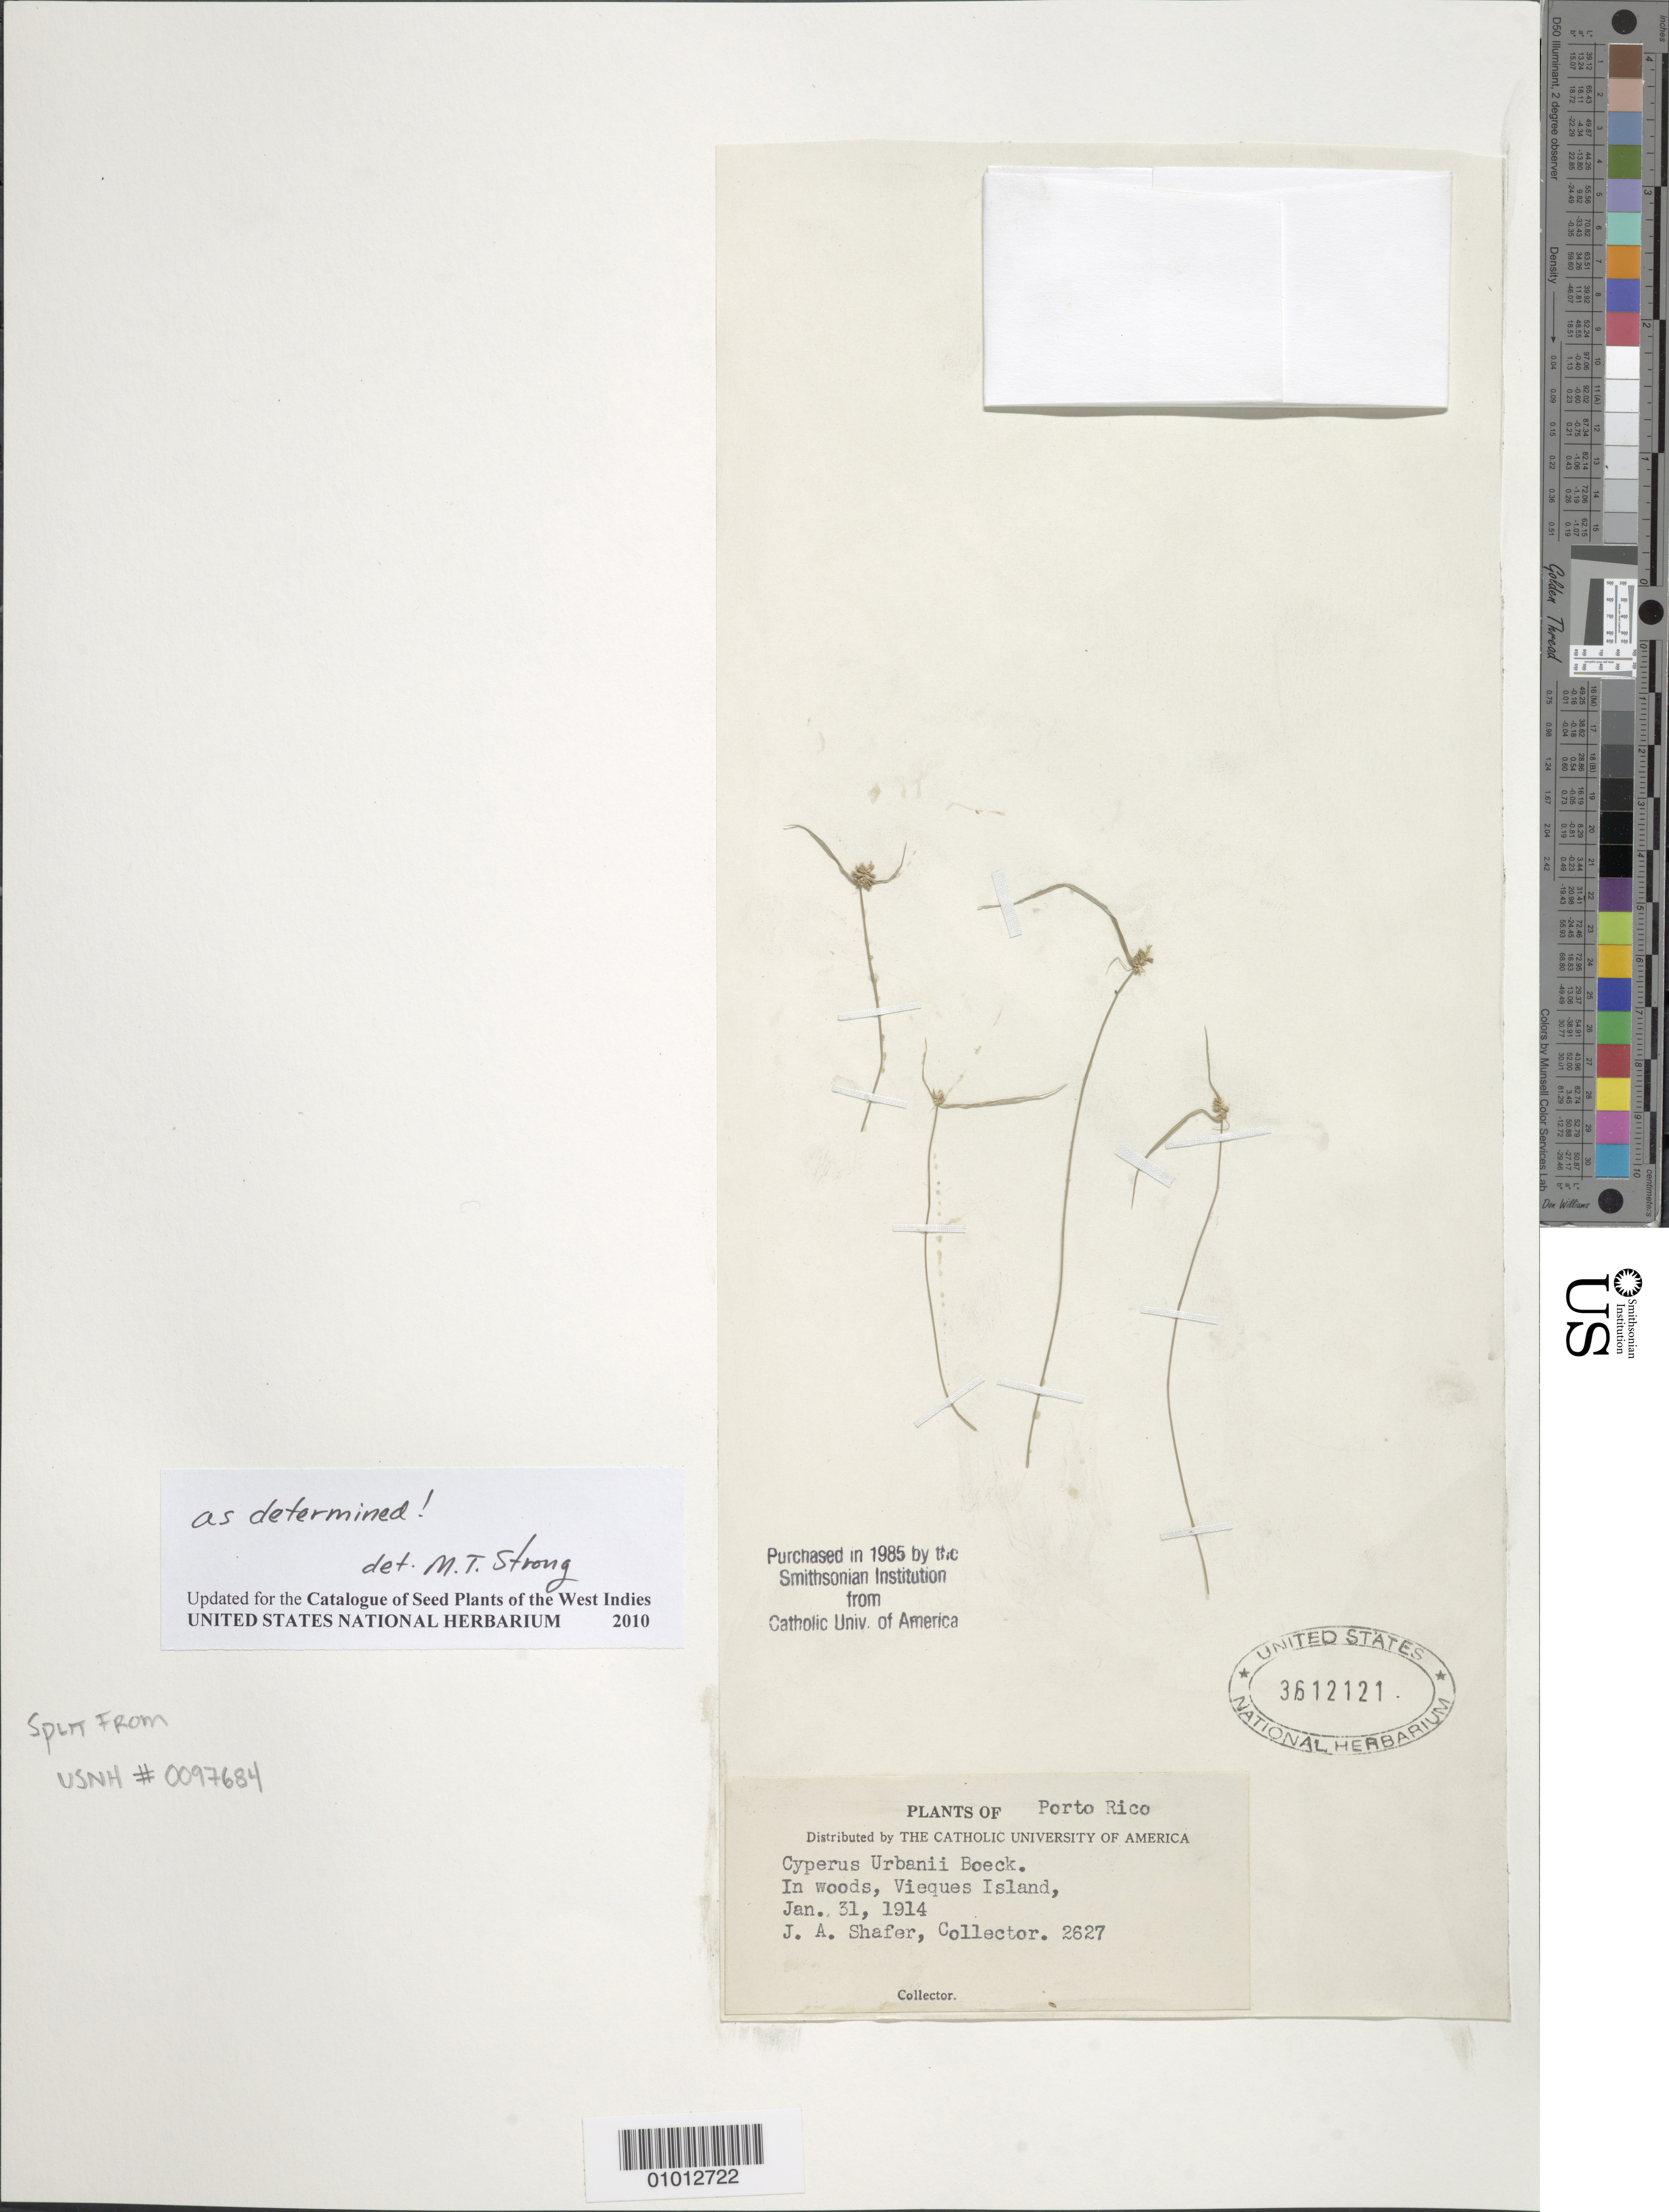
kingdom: Plantae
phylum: Tracheophyta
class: Liliopsida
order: Poales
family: Cyperaceae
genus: Cyperus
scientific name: Cyperus urbanii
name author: Boeckeler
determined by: Strong, M. T., (US), Smithsonian Institution - National Museum of Natural History (UNITED STATES)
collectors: J. A. Shafer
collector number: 2627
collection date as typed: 31 Jan 1914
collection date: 1914-01-31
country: Puerto Rico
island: Vieques I.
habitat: In woods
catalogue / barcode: US 3612121